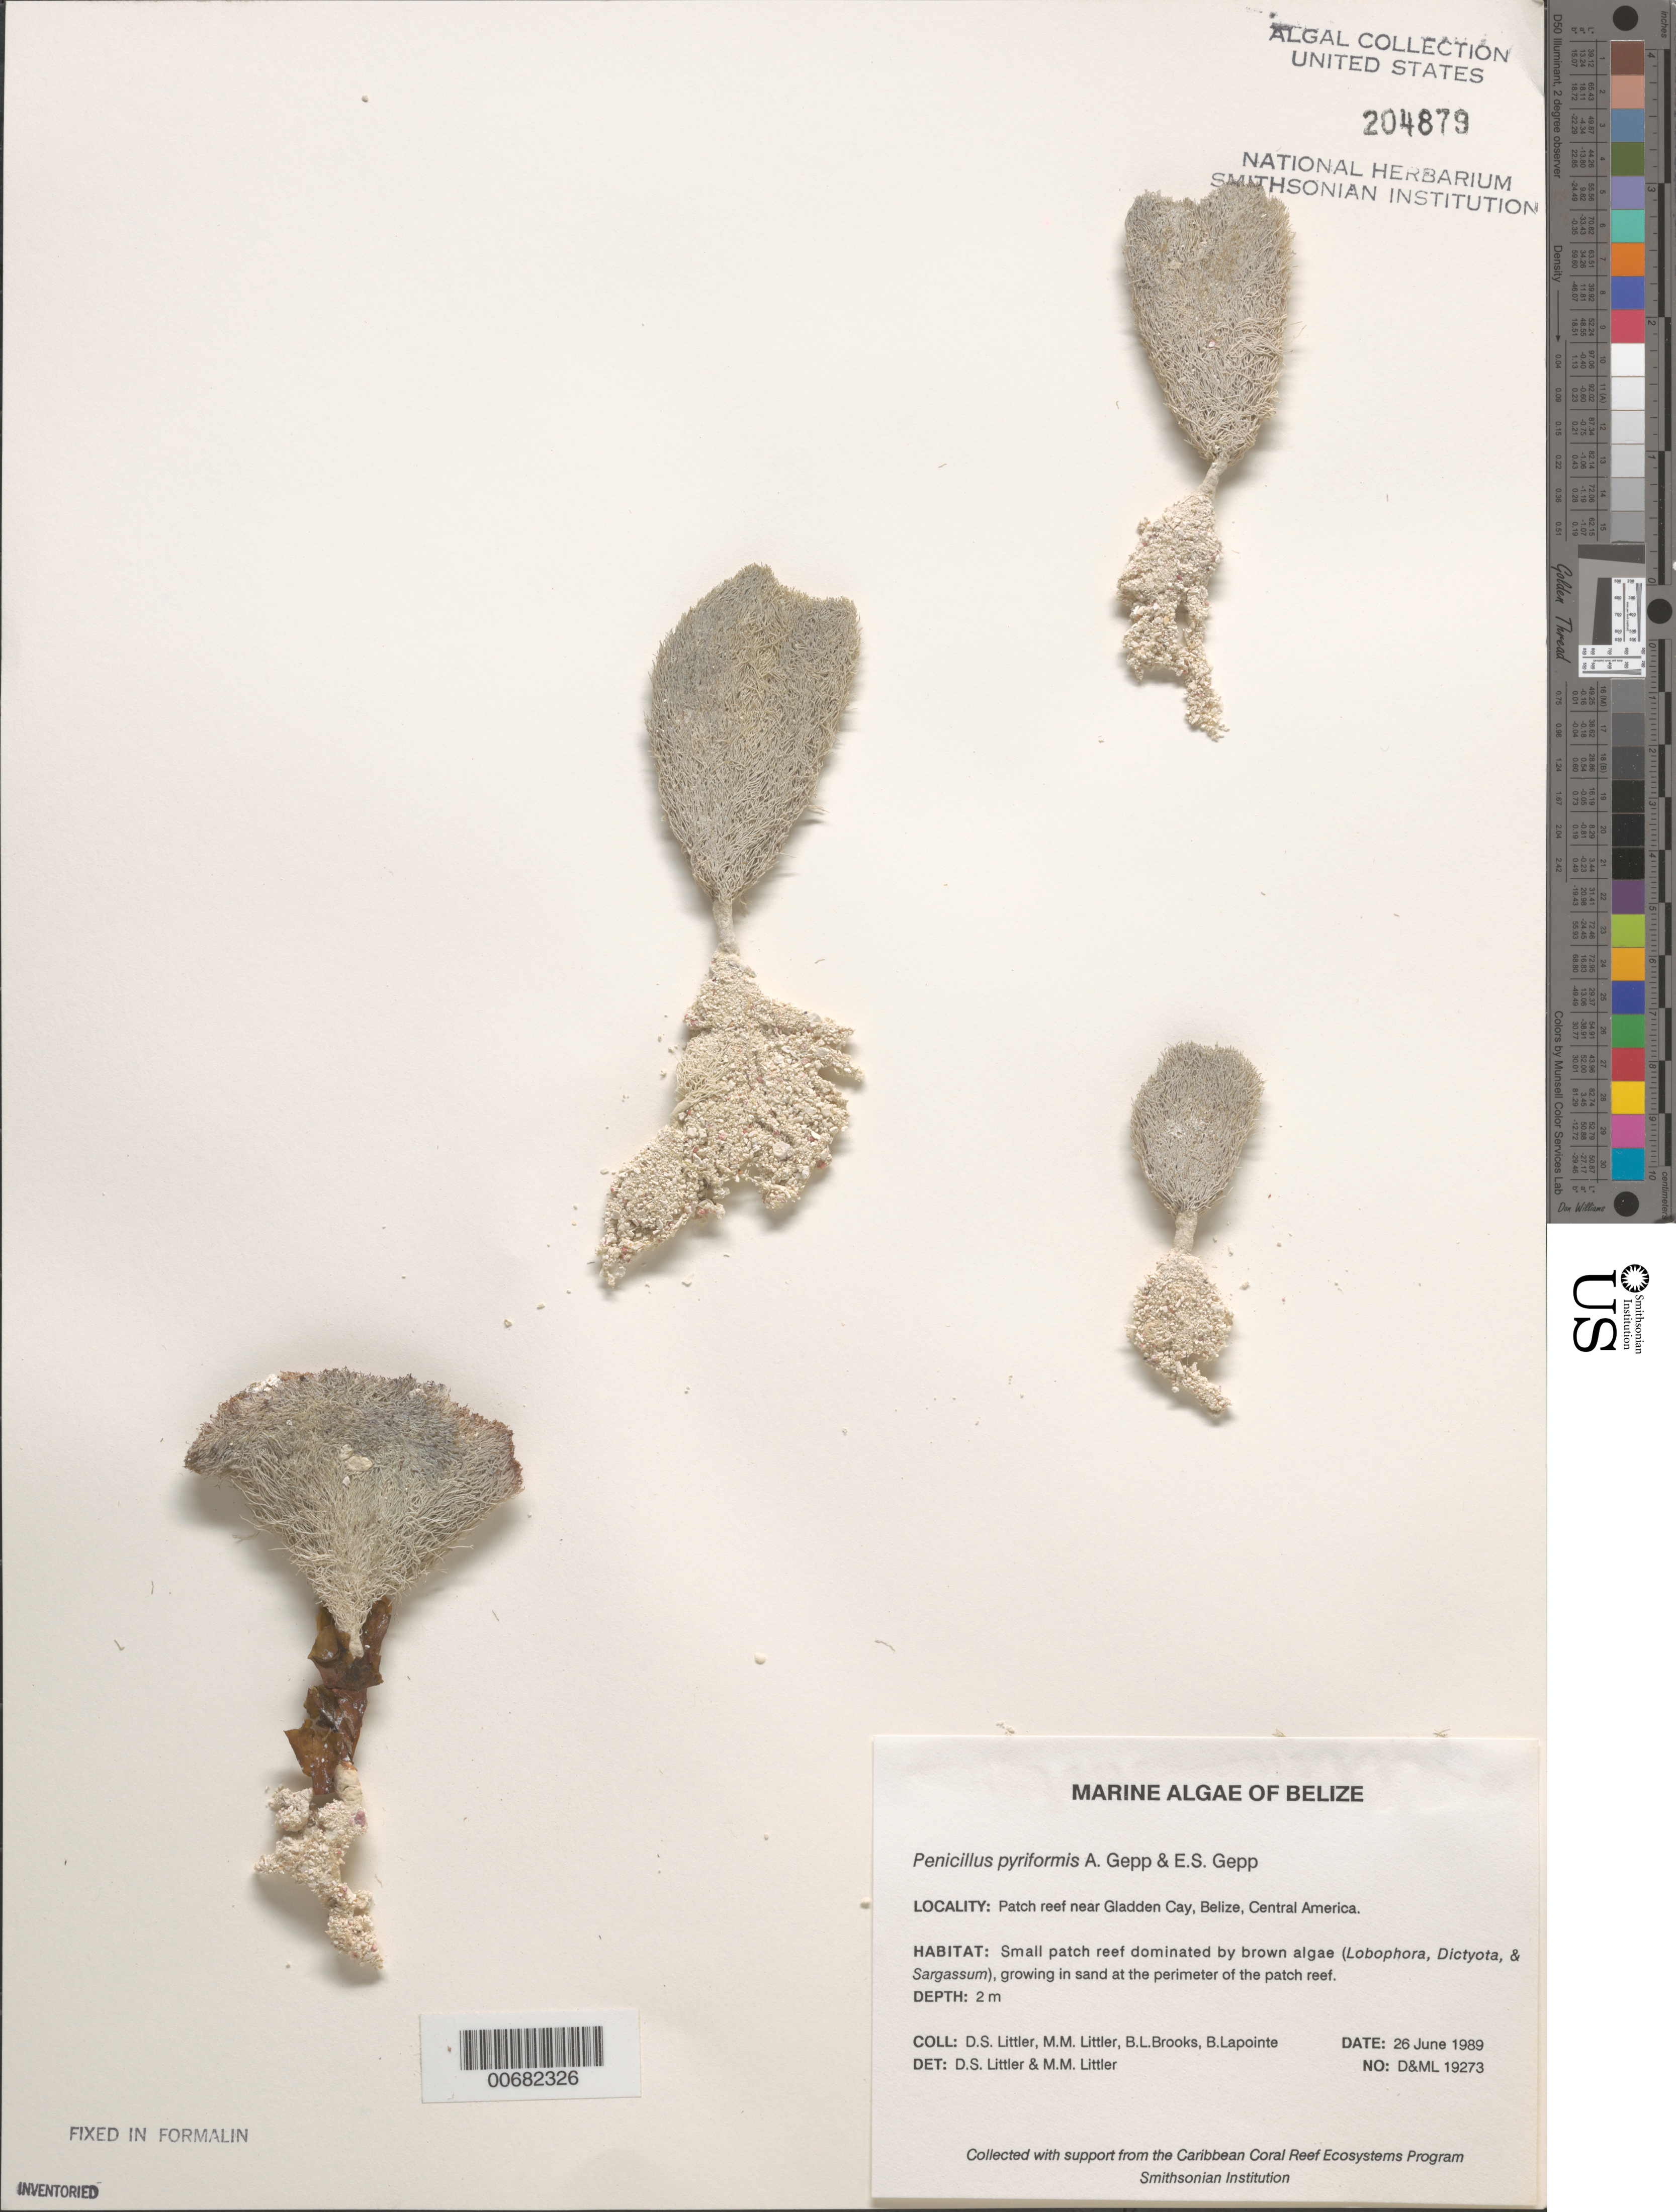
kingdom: Plantae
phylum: Chlorophyta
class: Ulvophyceae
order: Bryopsidales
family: Udoteaceae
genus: Penicillus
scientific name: Penicillus pyriformis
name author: A. Gepp & E. Gepp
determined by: Littler, D. S.; Littler, M. M.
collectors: D. S. Littler, M. M. Littler, B. Brooks & B. Lapointe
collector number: D&ML 19273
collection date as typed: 26 Jun 1989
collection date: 1989-06-26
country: Belize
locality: Patch reef near Gladden Cay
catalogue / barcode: US 204879